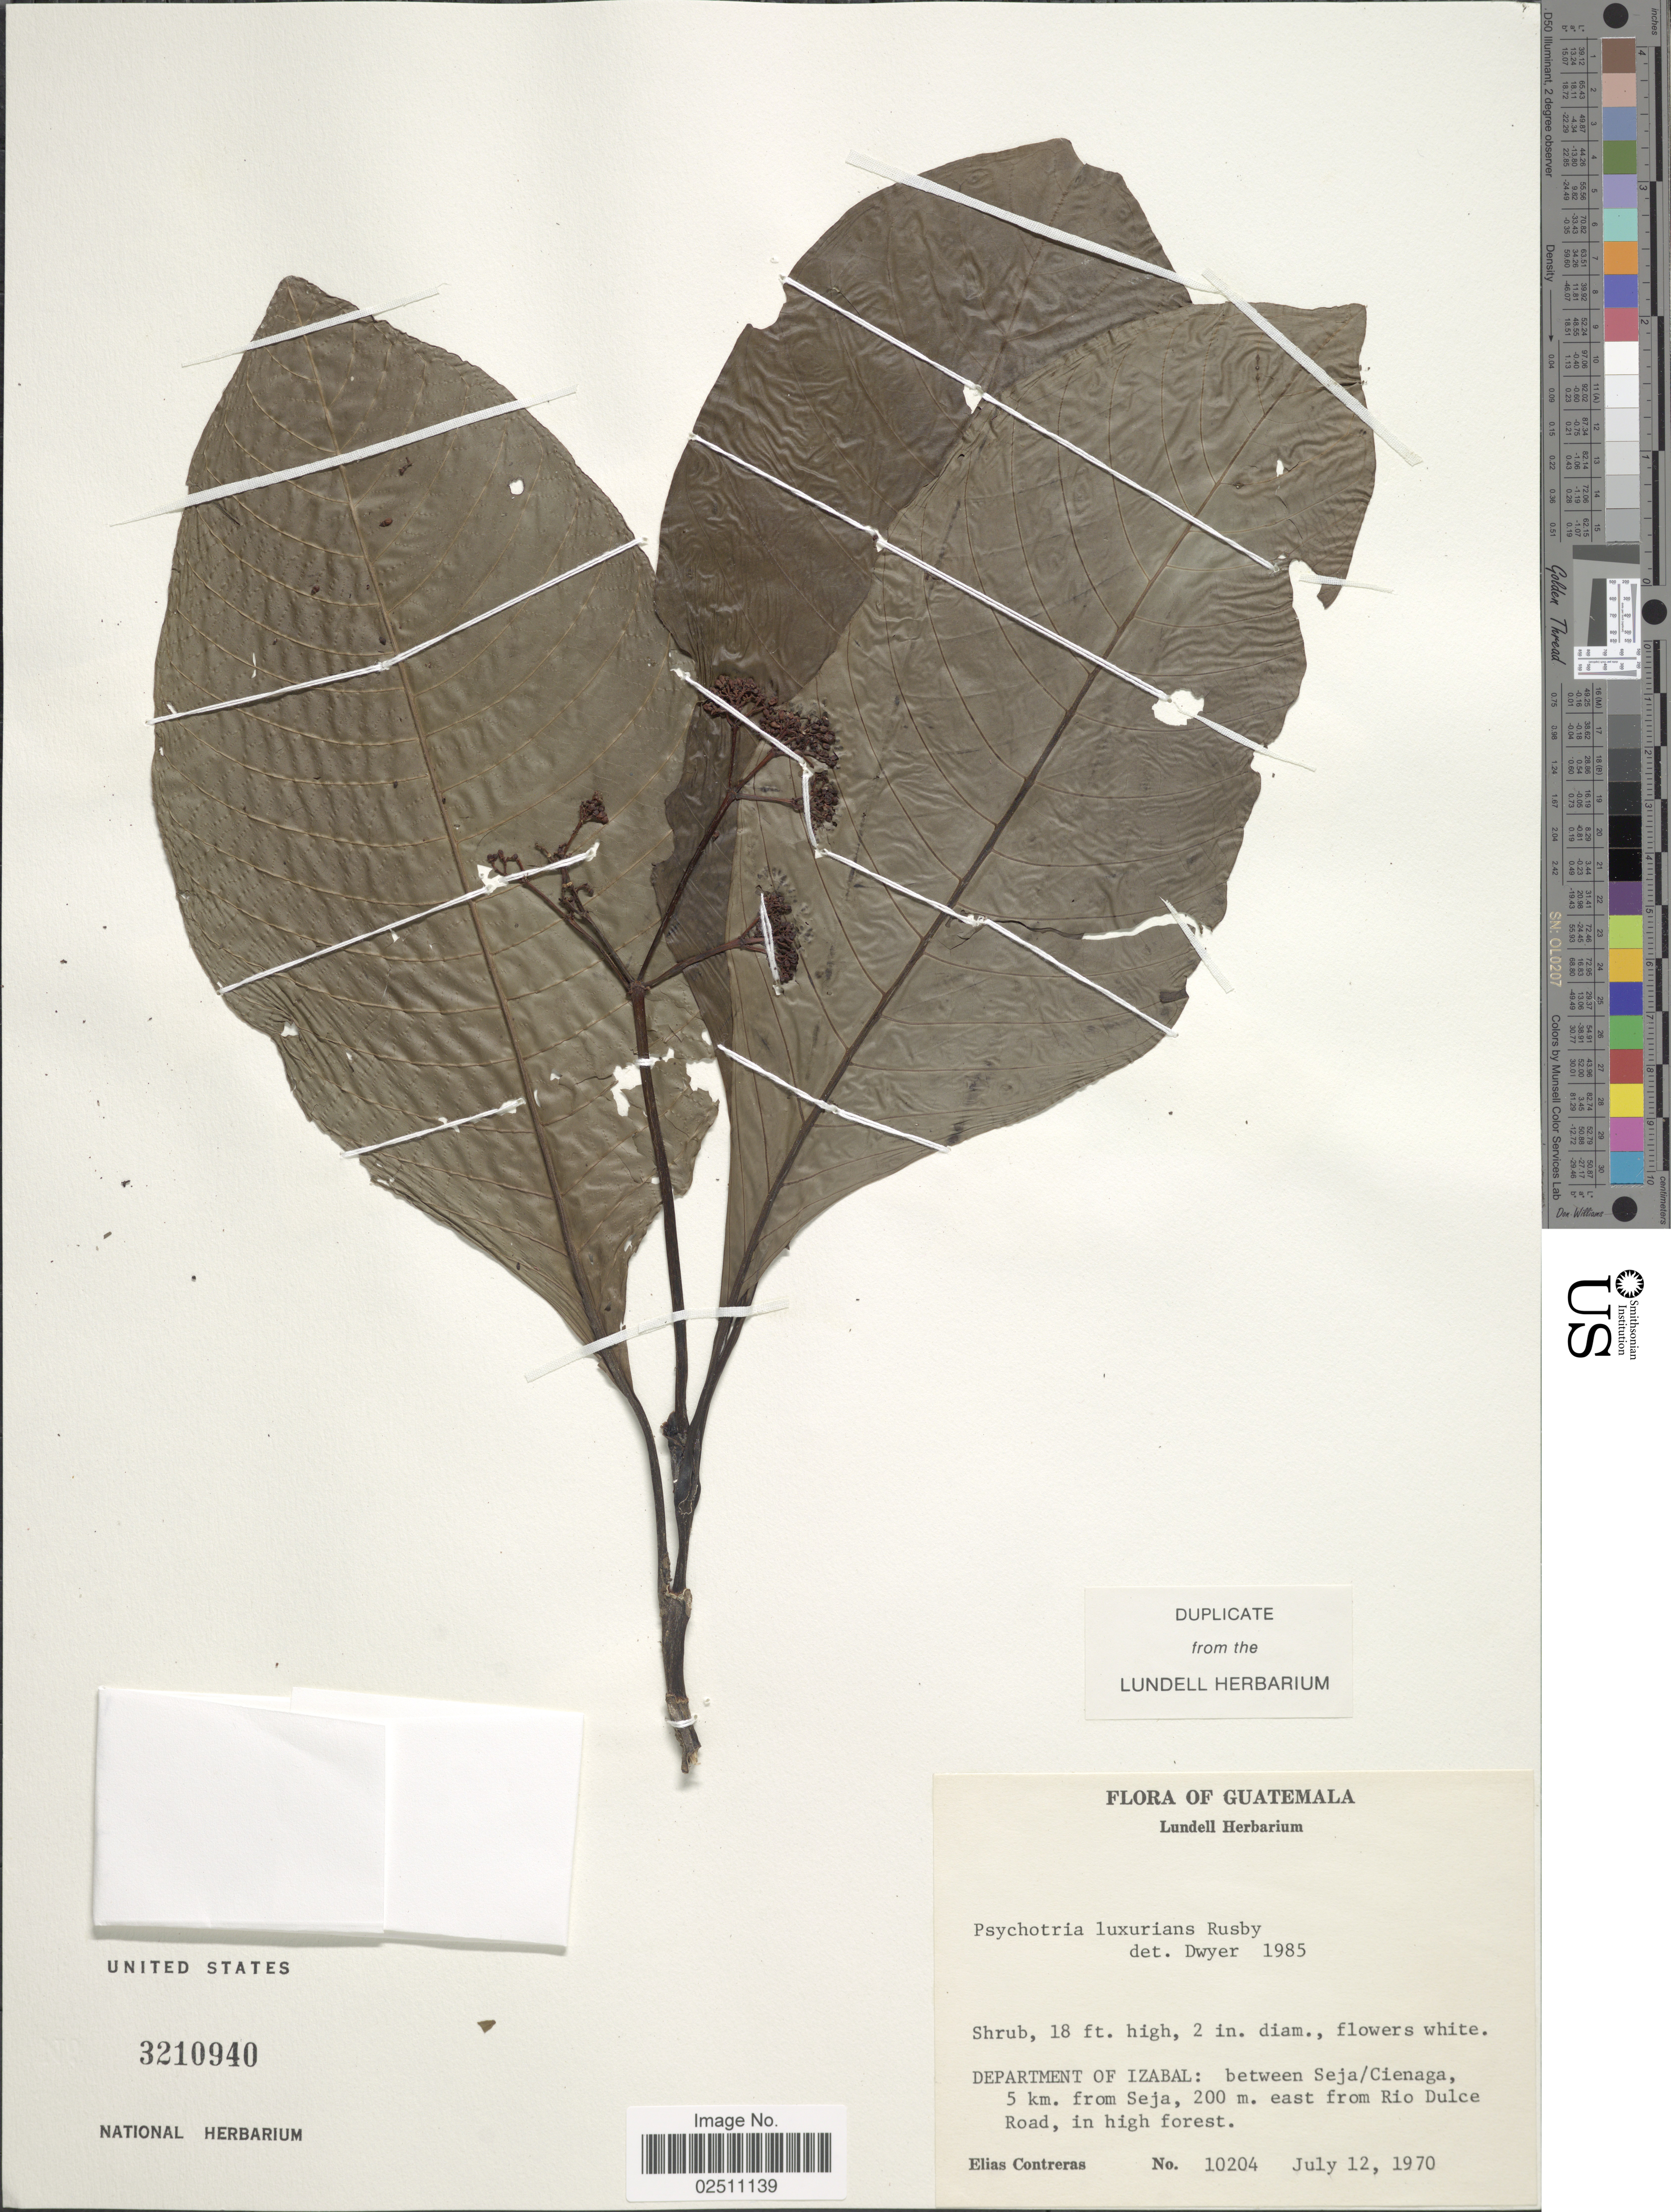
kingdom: Plantae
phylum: Tracheophyta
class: Magnoliopsida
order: Gentianales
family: Rubiaceae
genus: Psychotria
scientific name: Psychotria luxurians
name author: Rusby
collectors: E. Contreras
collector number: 10204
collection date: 1970-07-12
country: Guatemala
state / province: Izabal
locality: Between Seja/Cienaga, 5 km. from Seja, east from Rio Dulce Road, in high forest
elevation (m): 200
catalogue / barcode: US 3210940